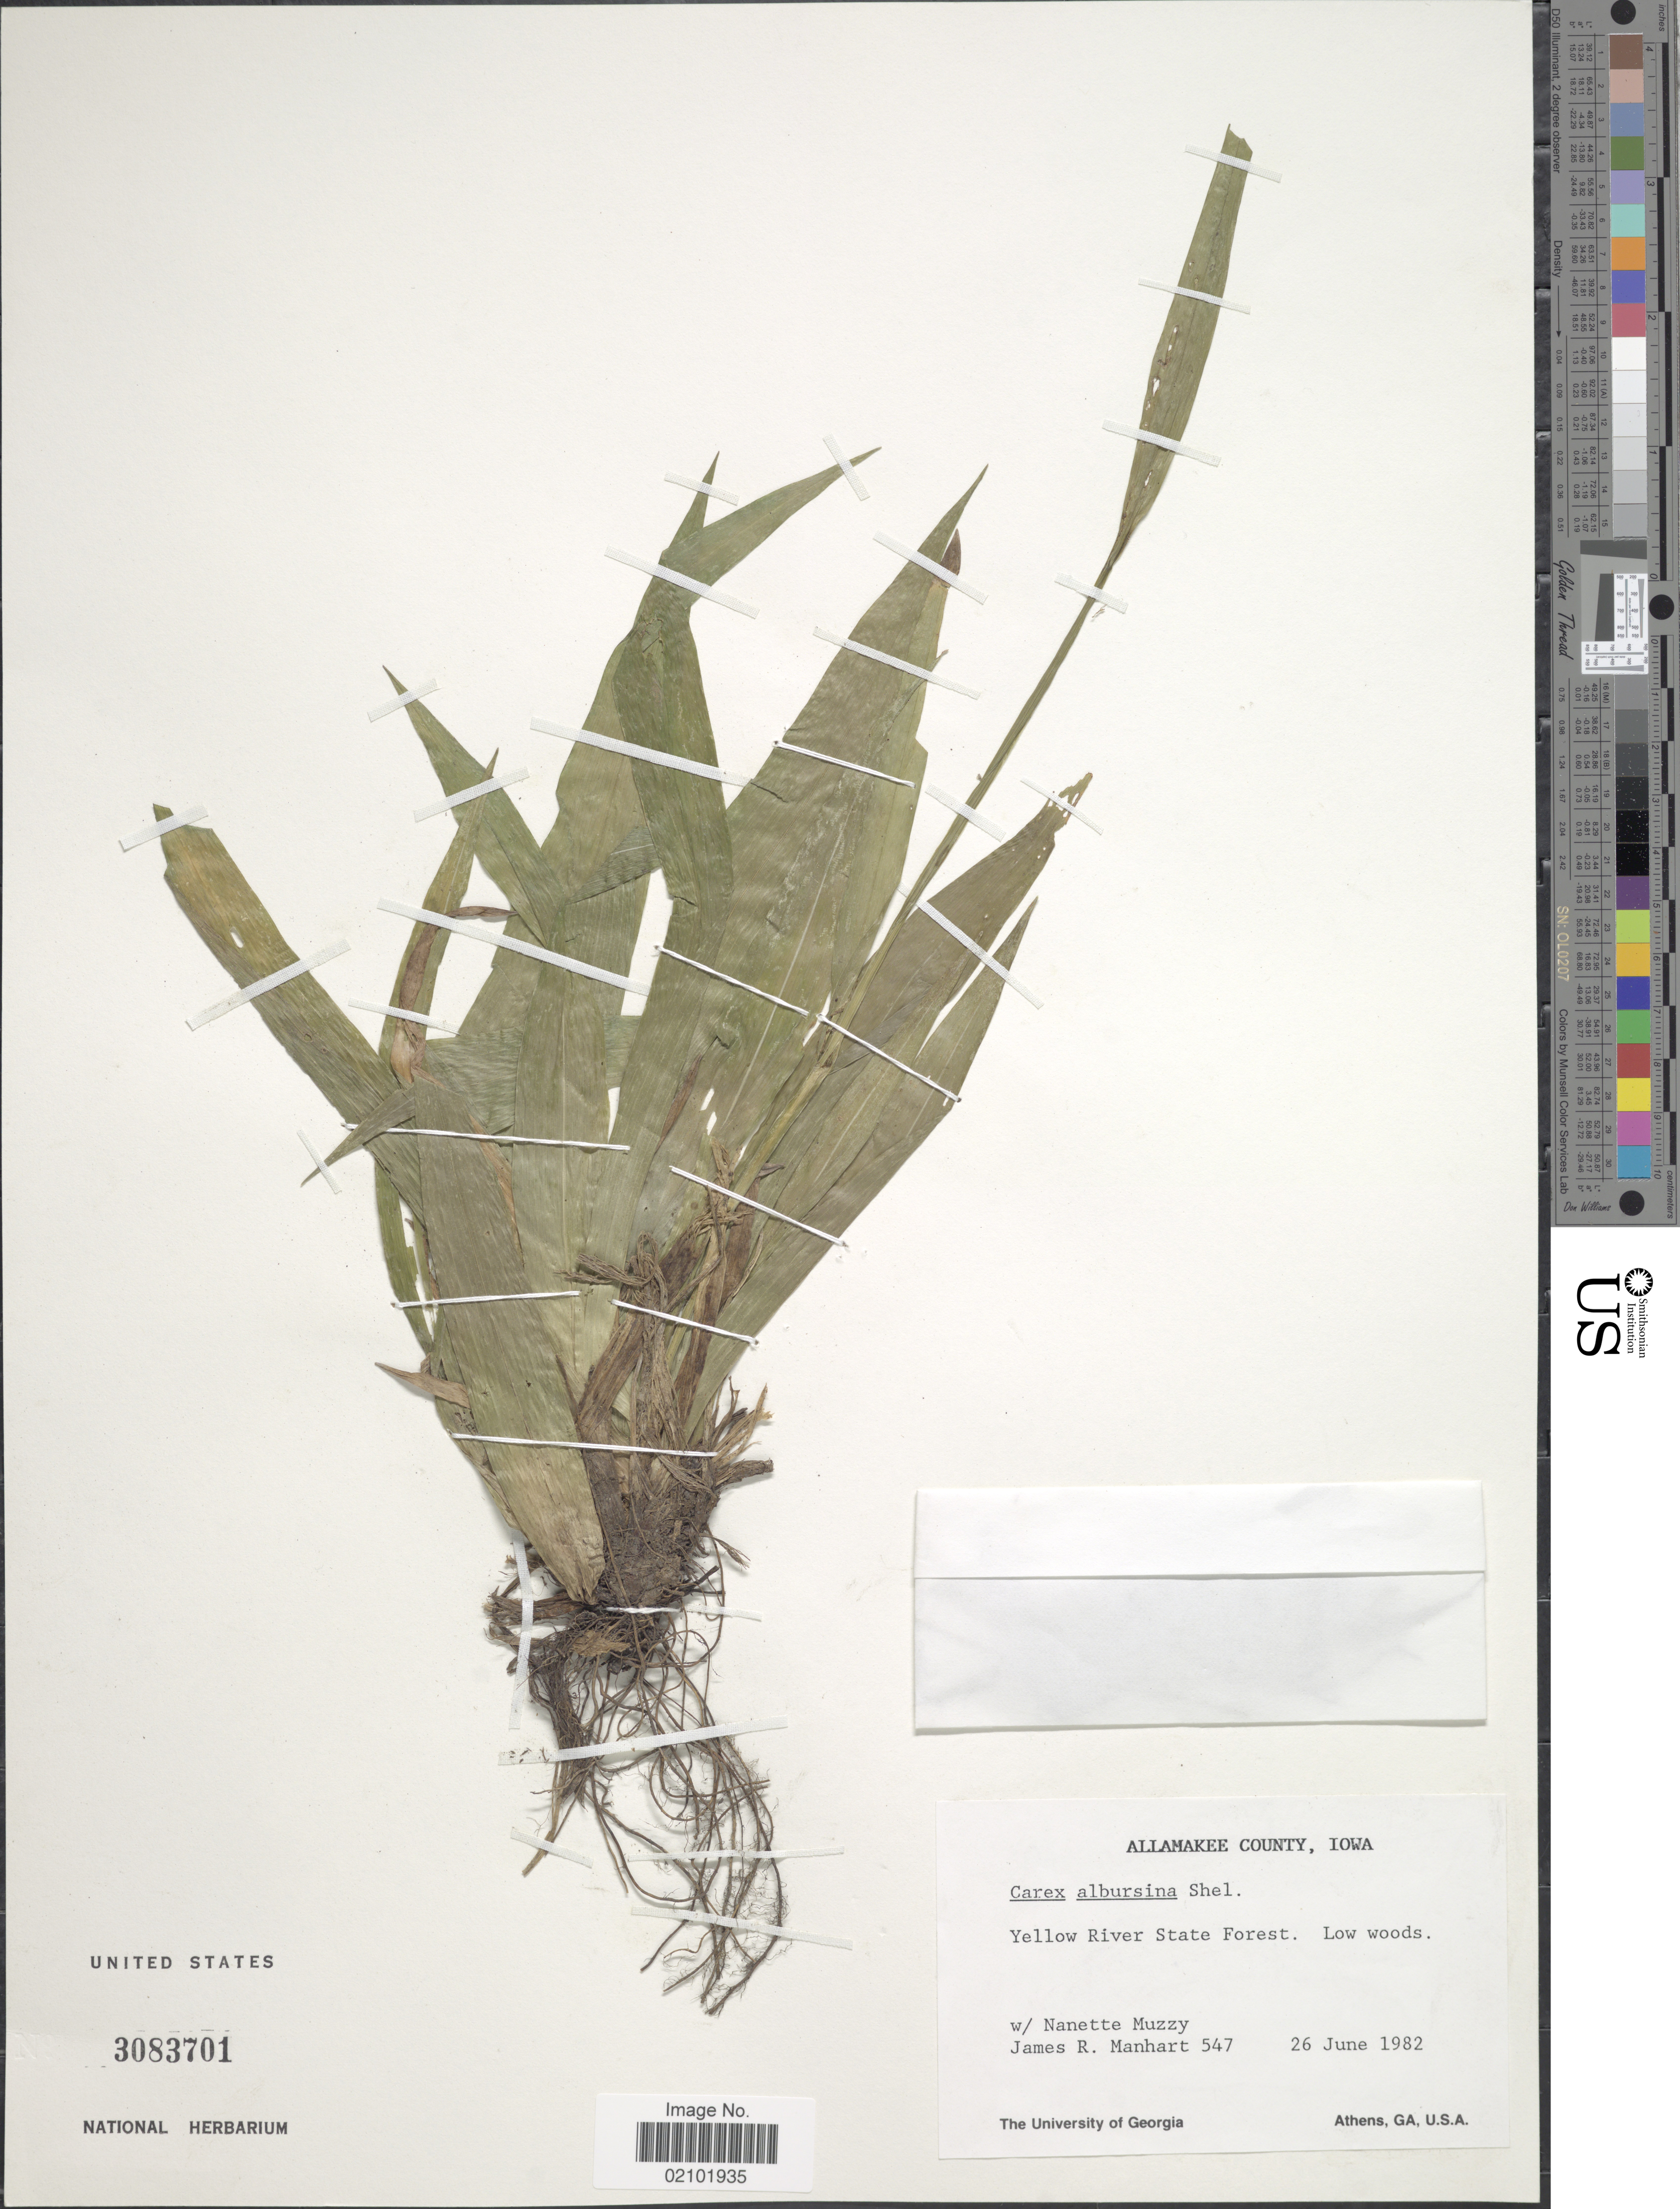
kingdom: Plantae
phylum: Tracheophyta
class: Liliopsida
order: Poales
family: Cyperaceae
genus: Carex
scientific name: Carex albursina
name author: E. Sheld.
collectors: J. Manhart & N. Muzzy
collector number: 547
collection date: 1982-06-26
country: United States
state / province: Iowa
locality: Allamakee County. Yellow River State Forest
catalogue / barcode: US 3083701